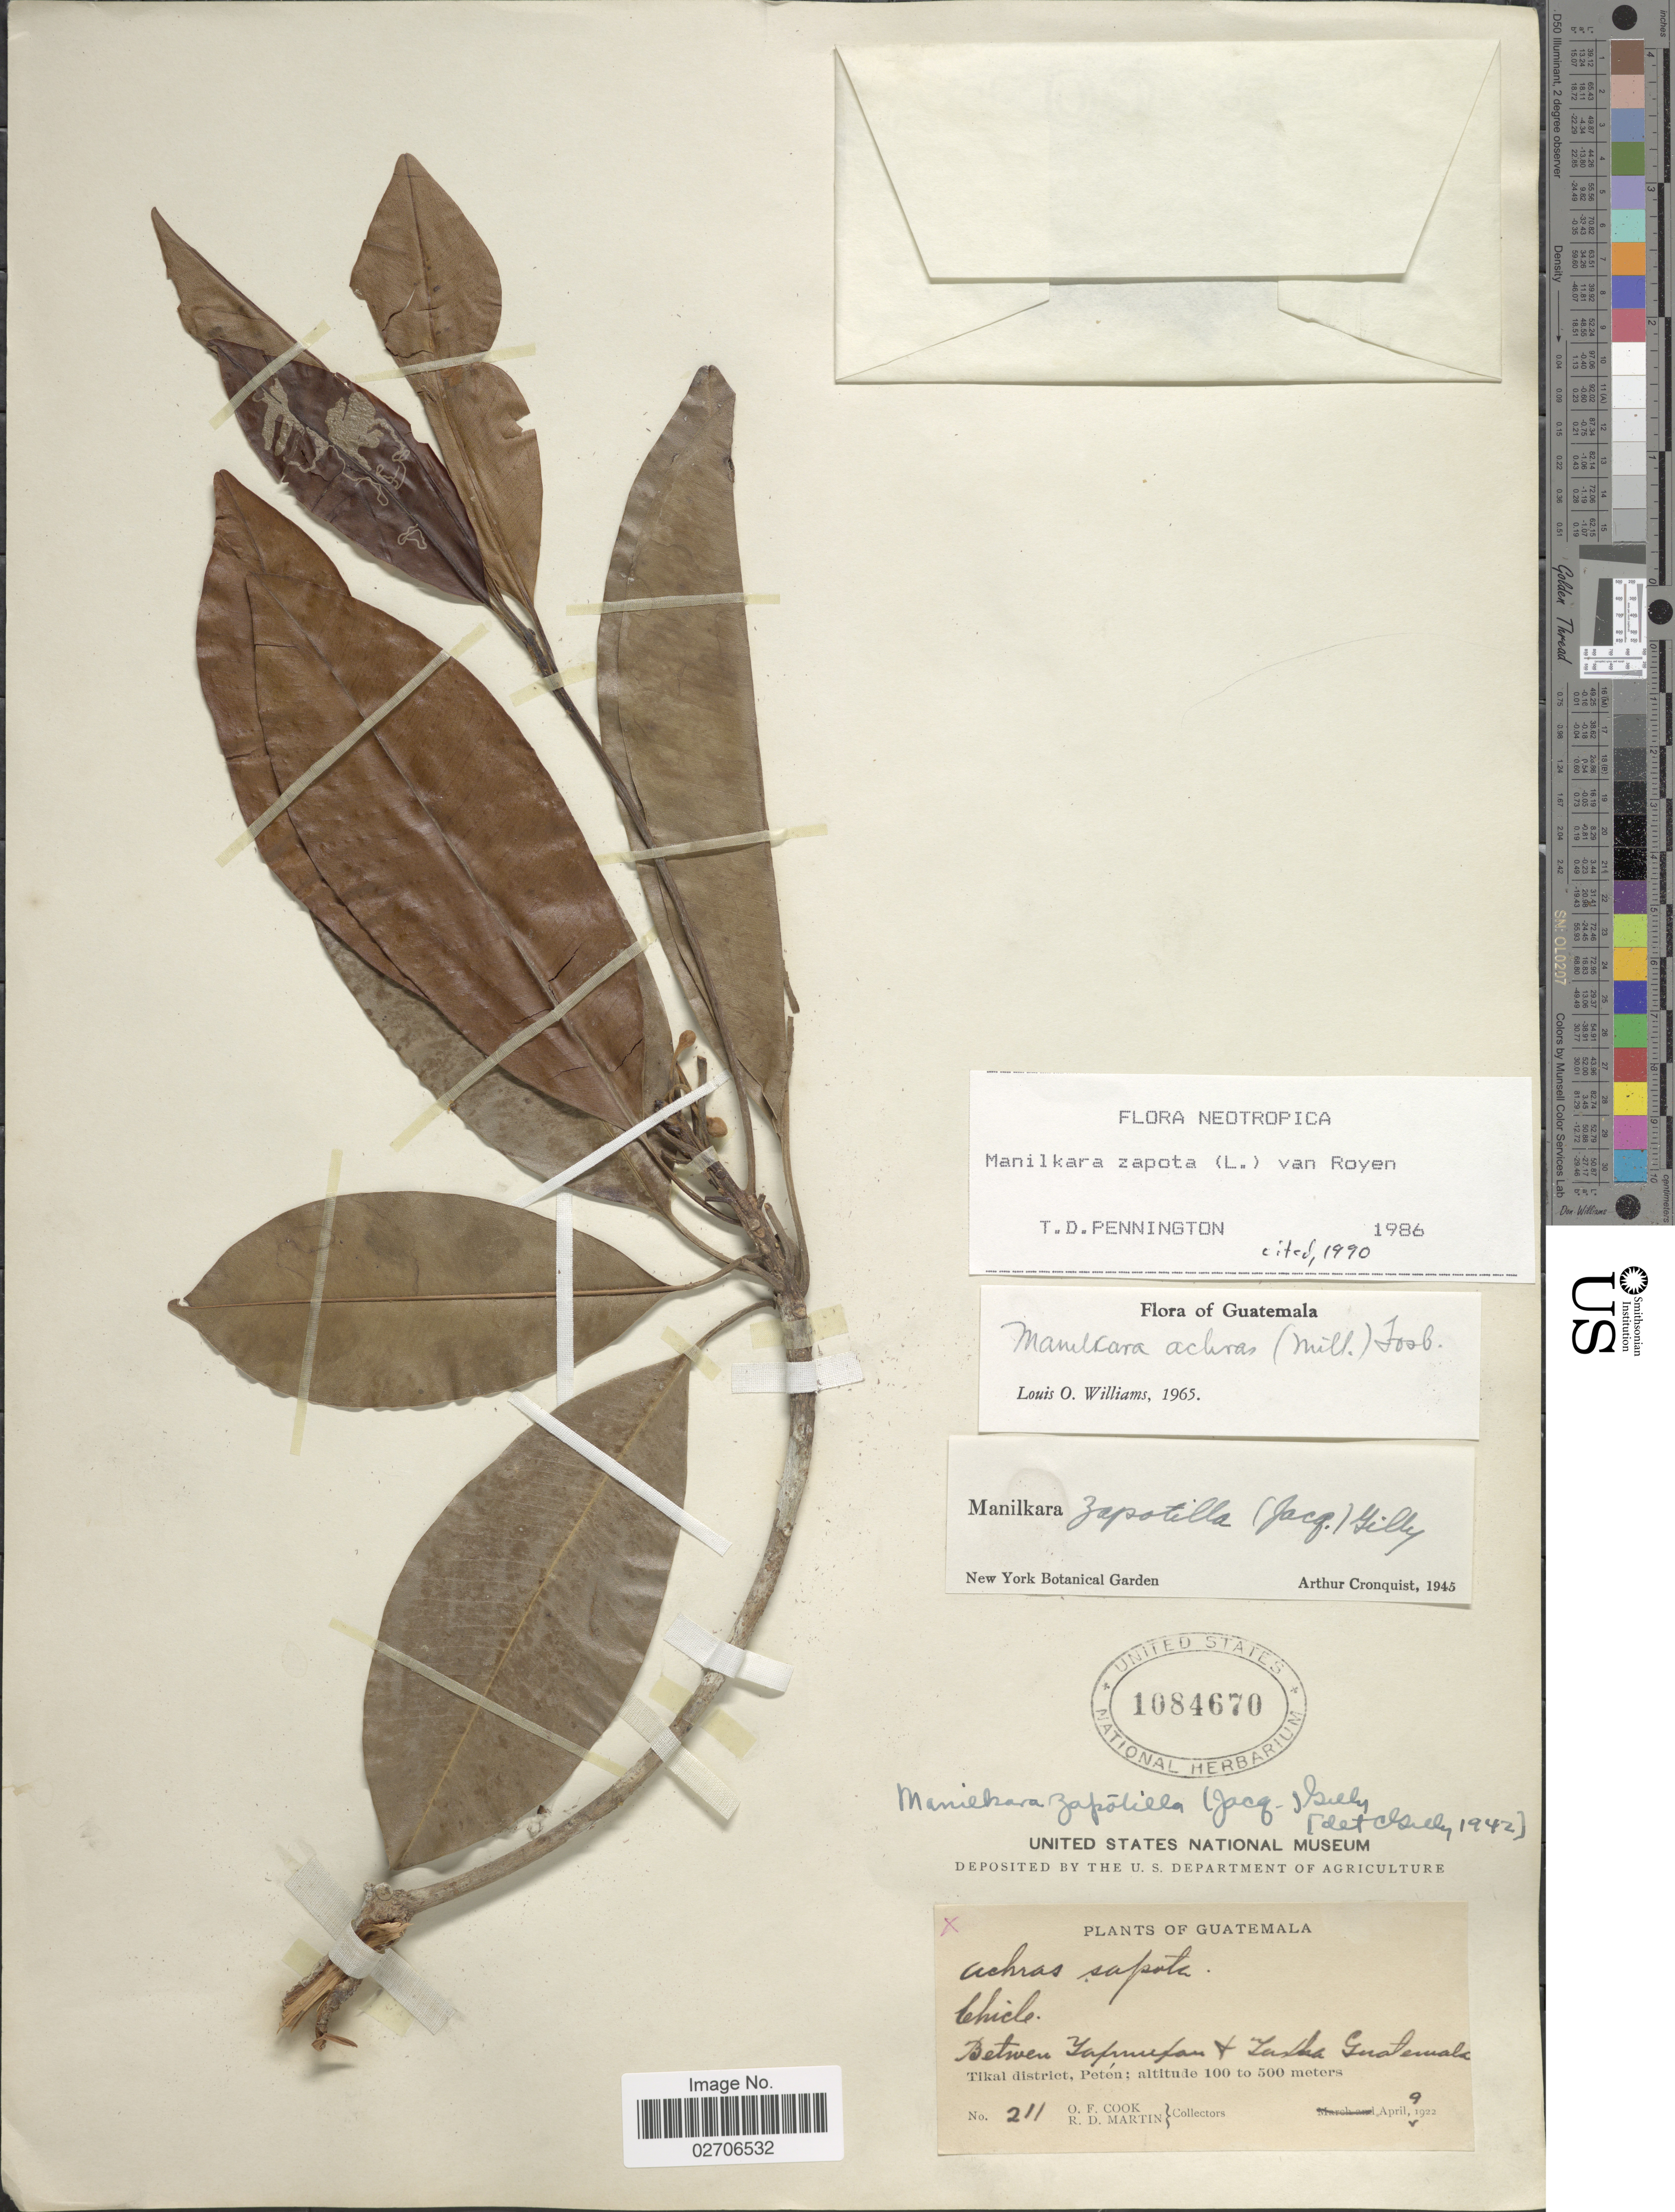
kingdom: Plantae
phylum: Tracheophyta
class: Magnoliopsida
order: Ericales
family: Sapotaceae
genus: Manilkara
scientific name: Manilkara zapota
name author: (L.) P. Royen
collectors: O. F. Cook & R. D. Martin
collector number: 211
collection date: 1922-04-09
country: Guatemala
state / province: El Petén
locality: Between Yaxmuxan & Yaxha Guatemala, Tikal district, Peten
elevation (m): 100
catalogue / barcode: US 1084670